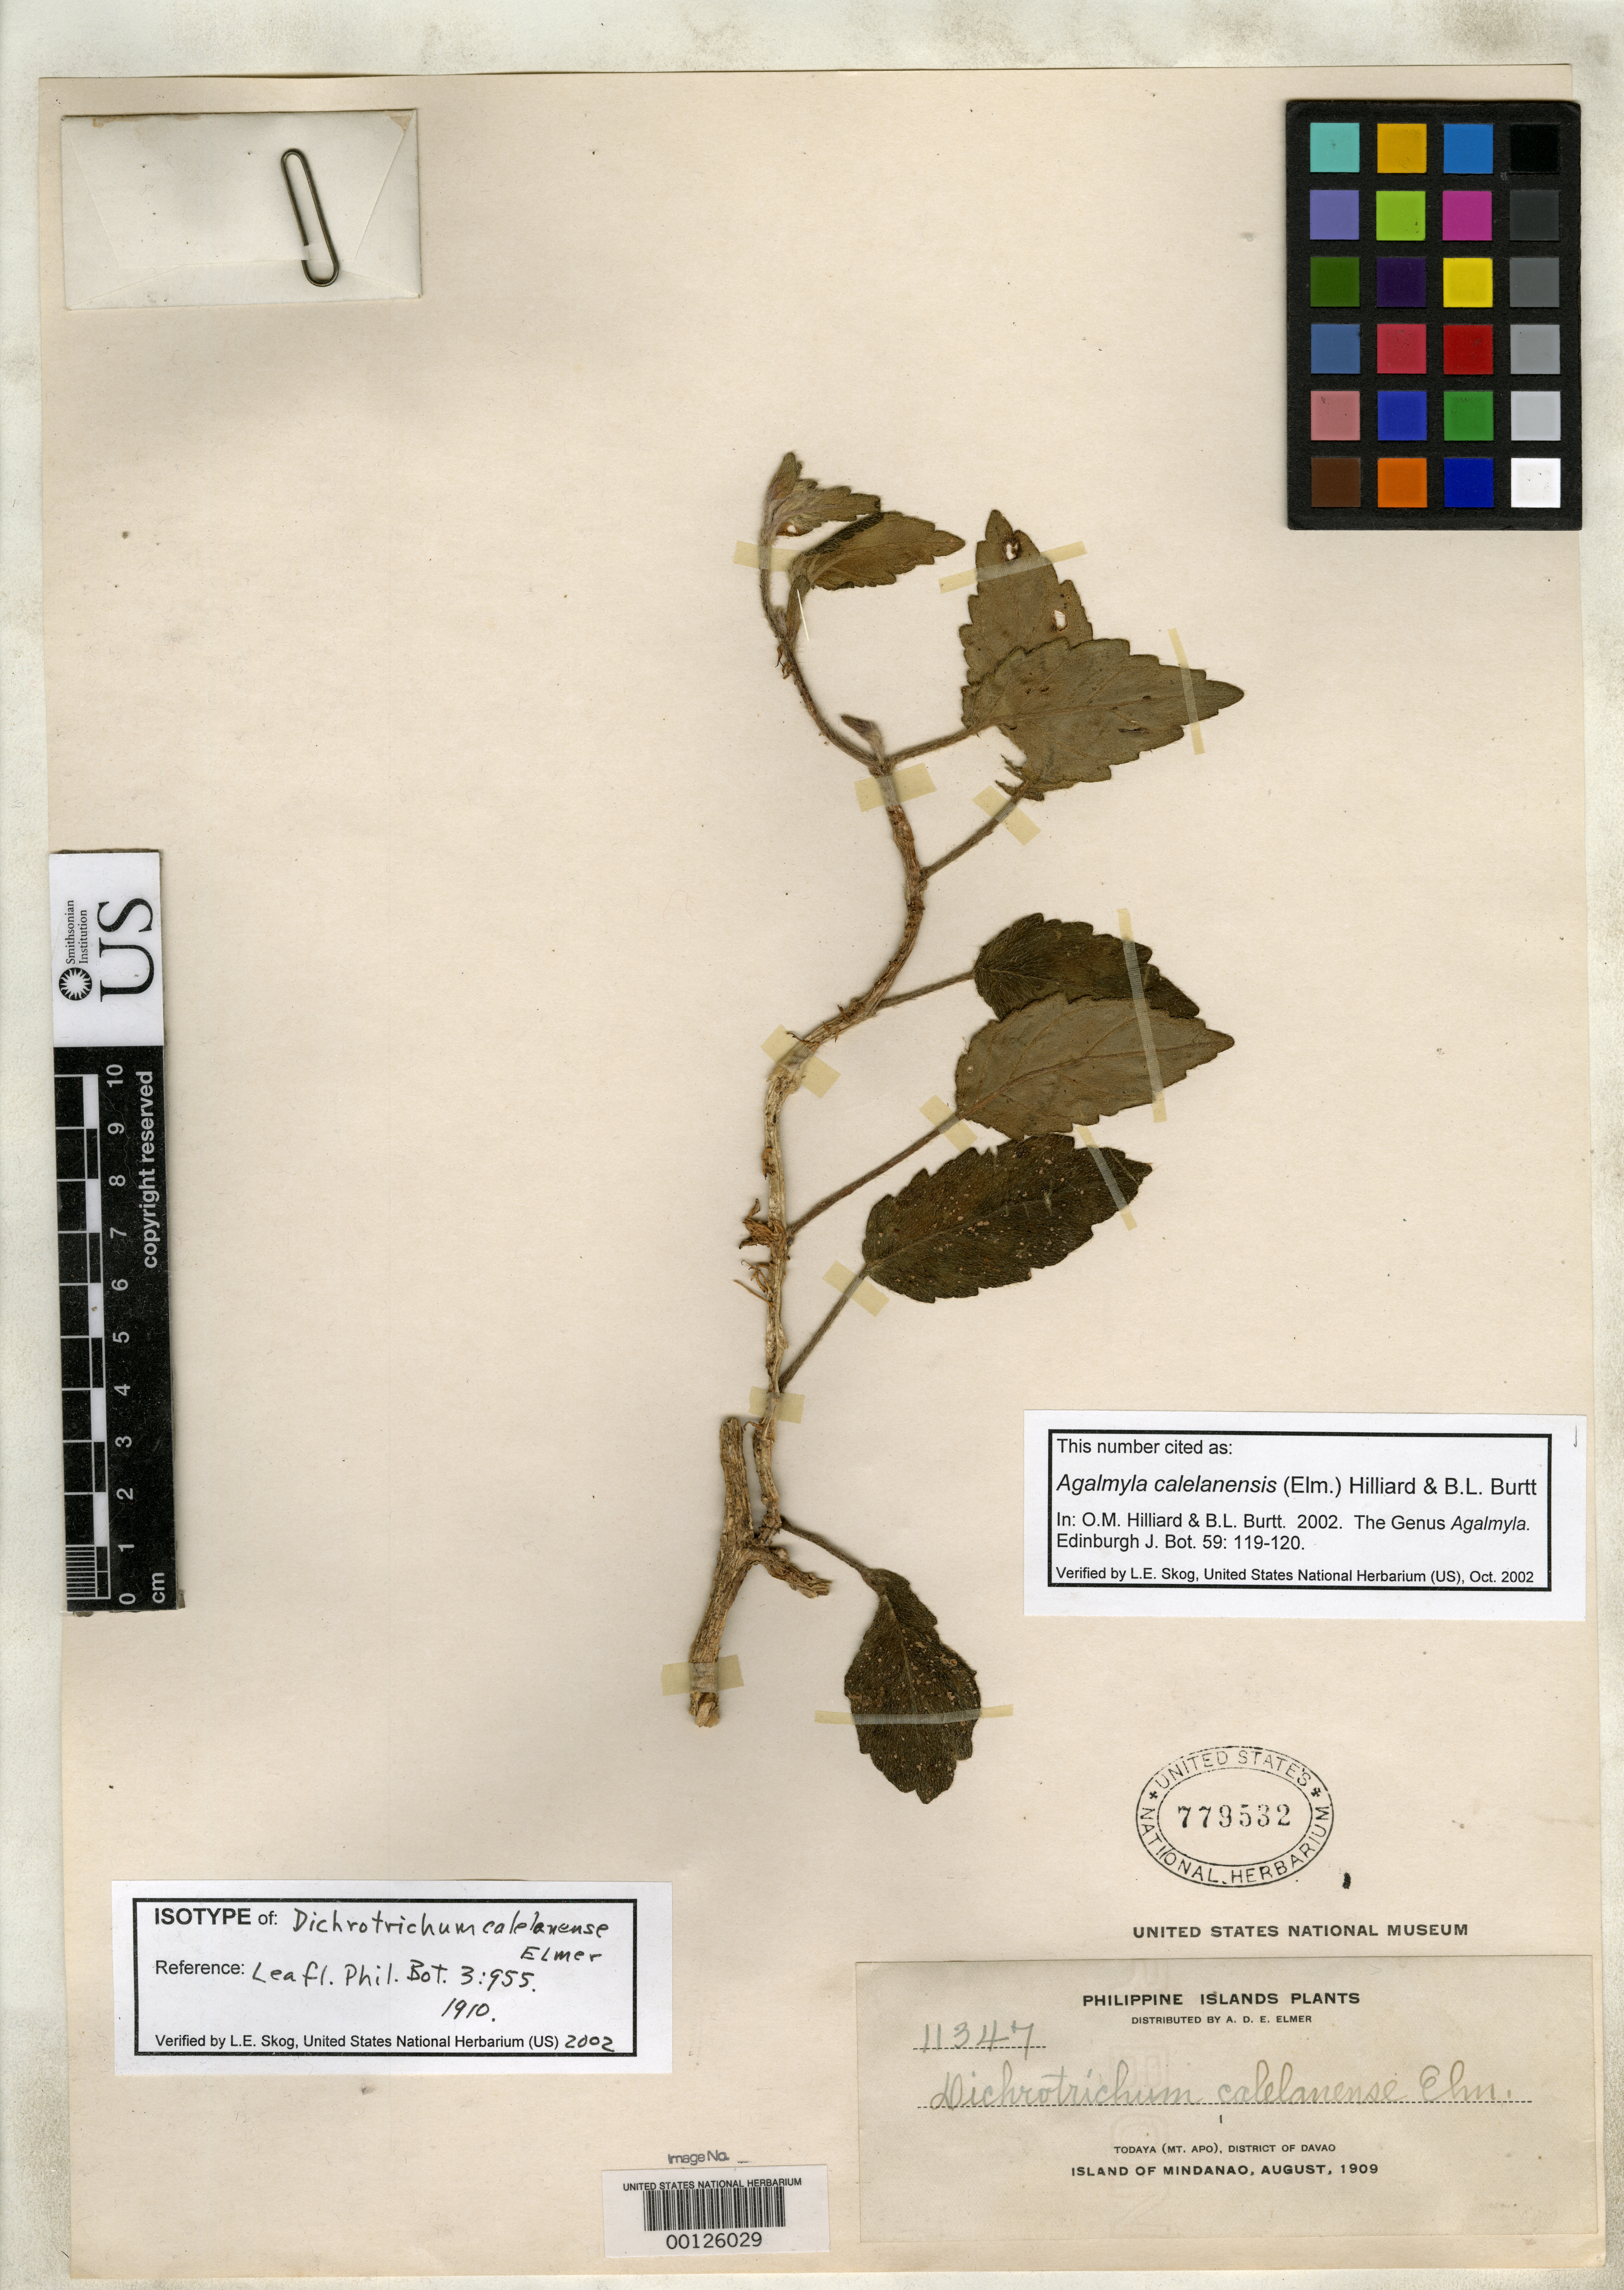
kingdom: Plantae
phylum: Tracheophyta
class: Magnoliopsida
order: Lamiales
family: Gesneriaceae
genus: Dichrotrichum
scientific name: Dichrotrichum calelanense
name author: Elmer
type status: Isotype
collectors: A. D. E. Elmer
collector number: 11347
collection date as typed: Aug 1909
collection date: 1909-08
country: Philippines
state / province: Davao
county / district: Davao del Sur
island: Mindanao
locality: Todaya (Mt. Apo).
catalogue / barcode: US 779532